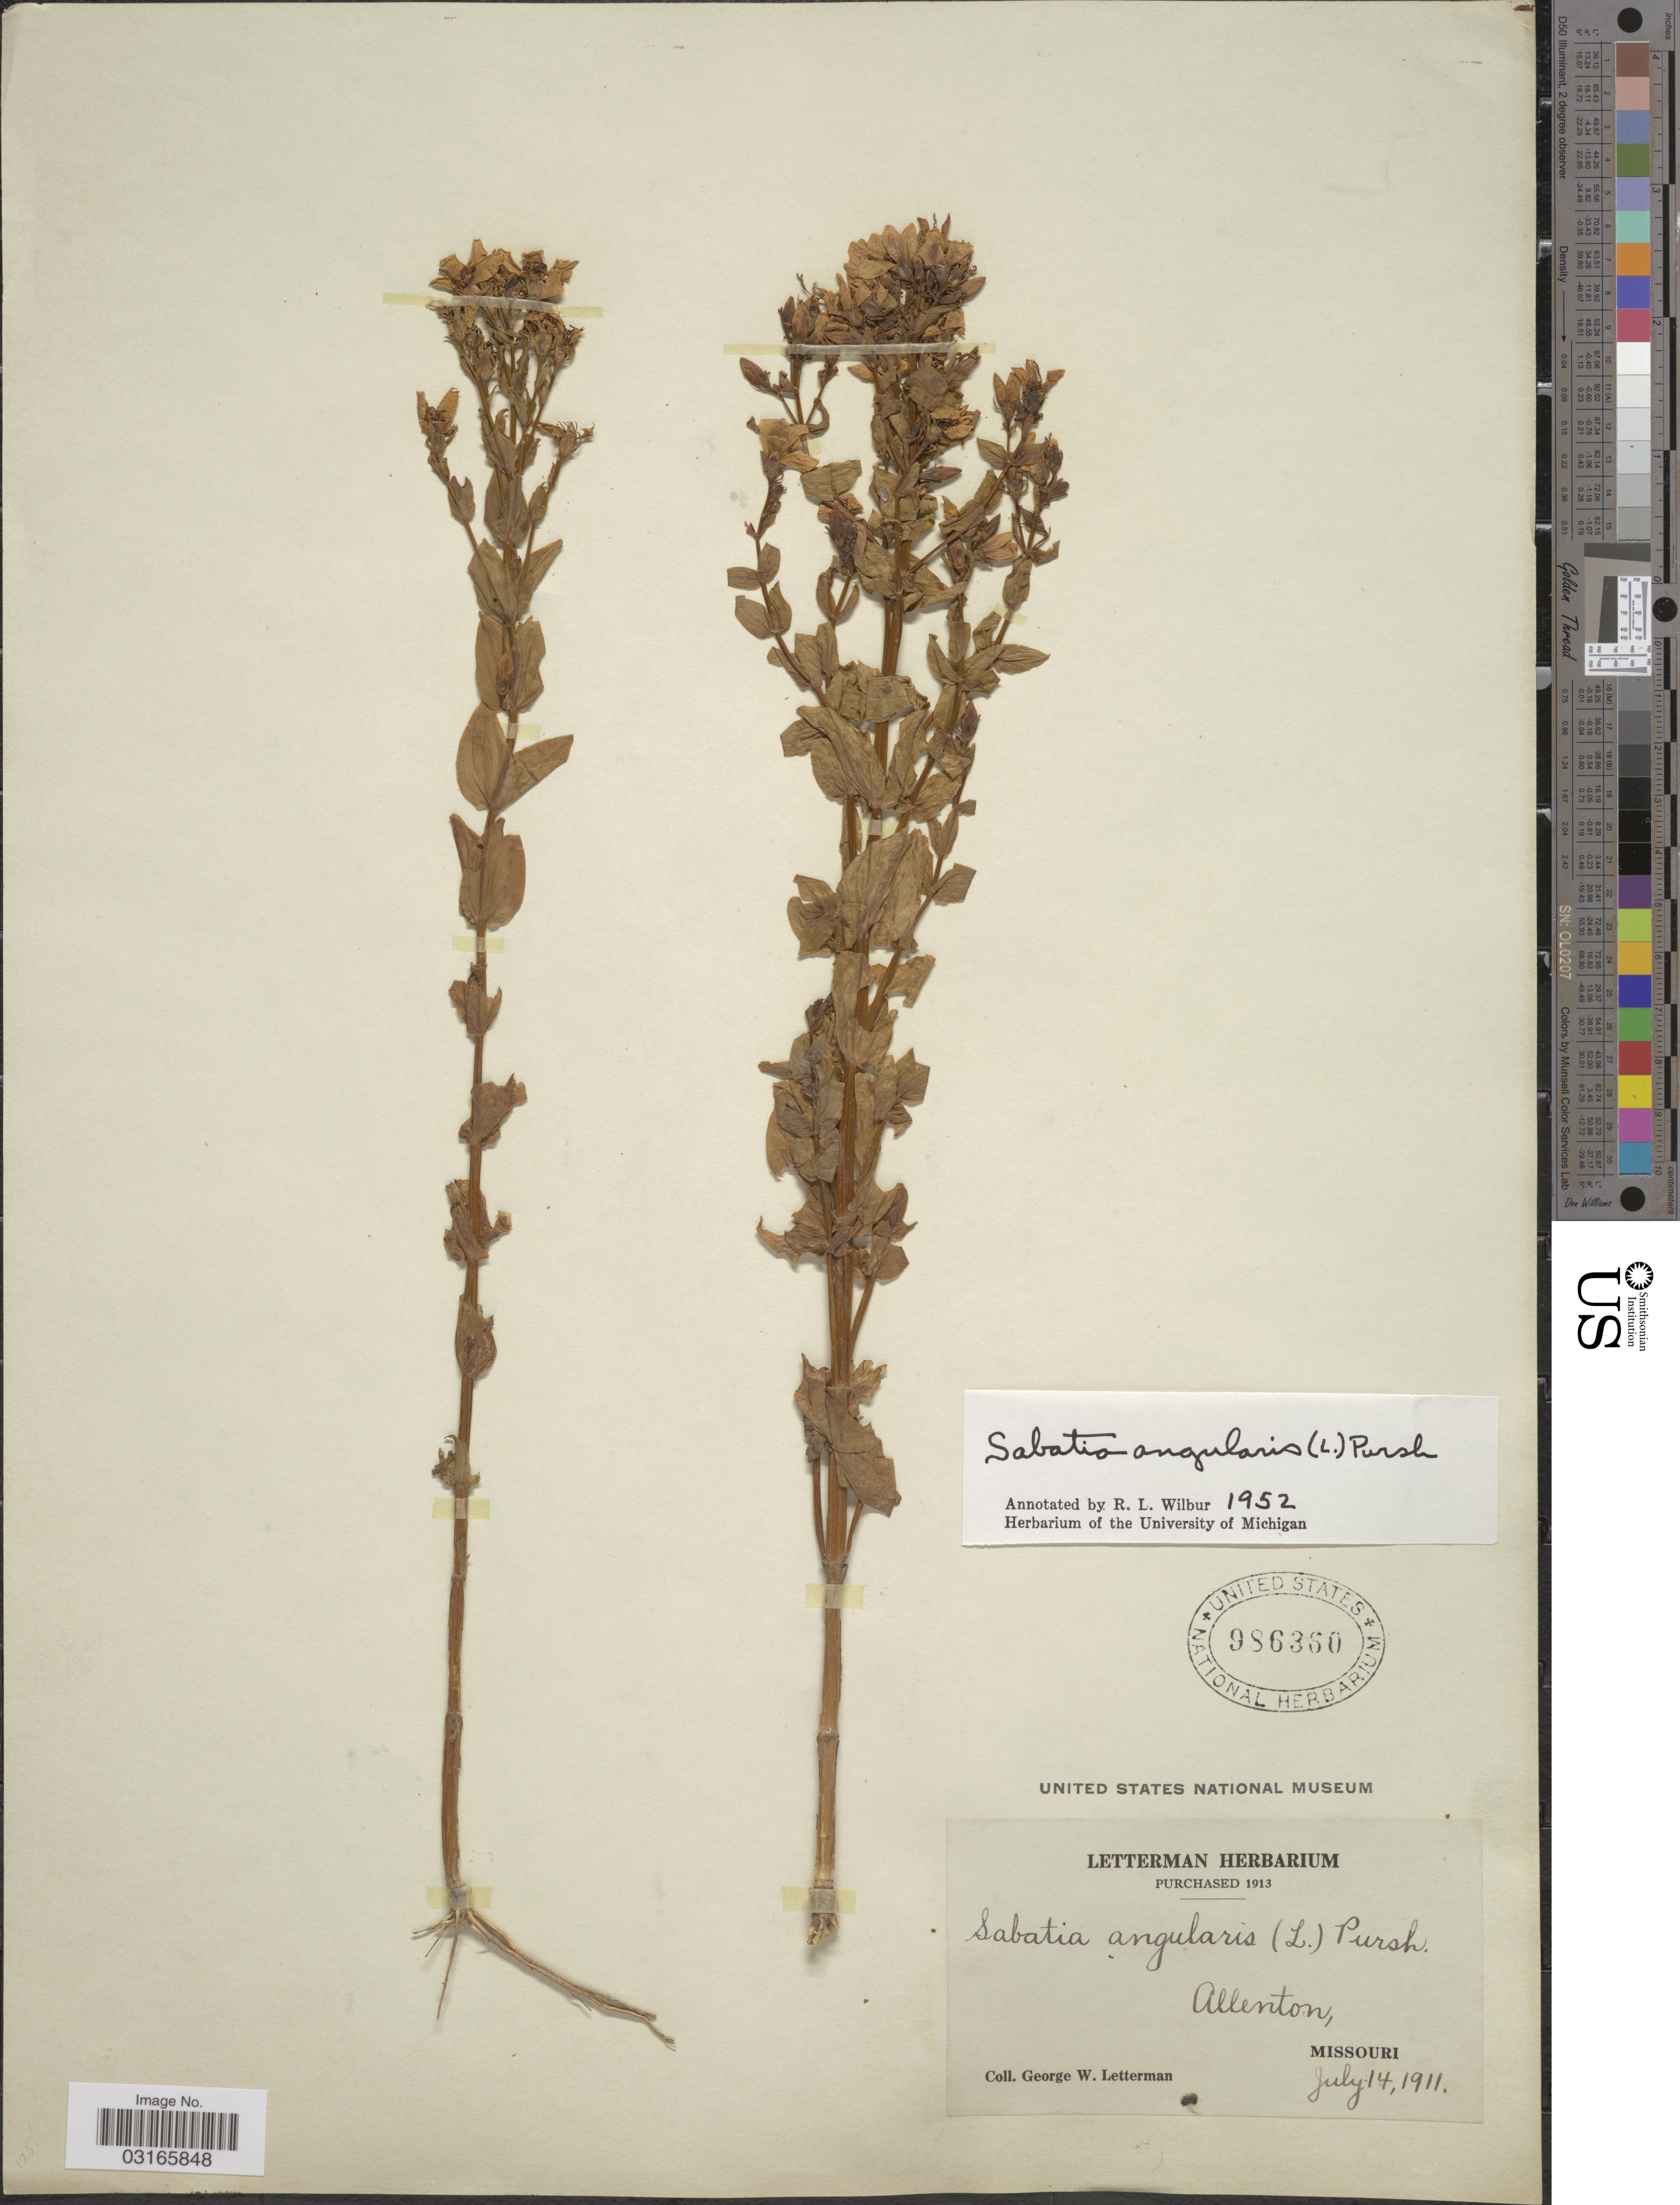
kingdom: Plantae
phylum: Tracheophyta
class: Magnoliopsida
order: Gentianales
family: Gentianaceae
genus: Sabatia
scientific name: Sabatia angularis (L.) Pursh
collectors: G. W. Letterman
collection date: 1911-07-14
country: United States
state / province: Missouri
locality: Allenton.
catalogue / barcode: US 986360